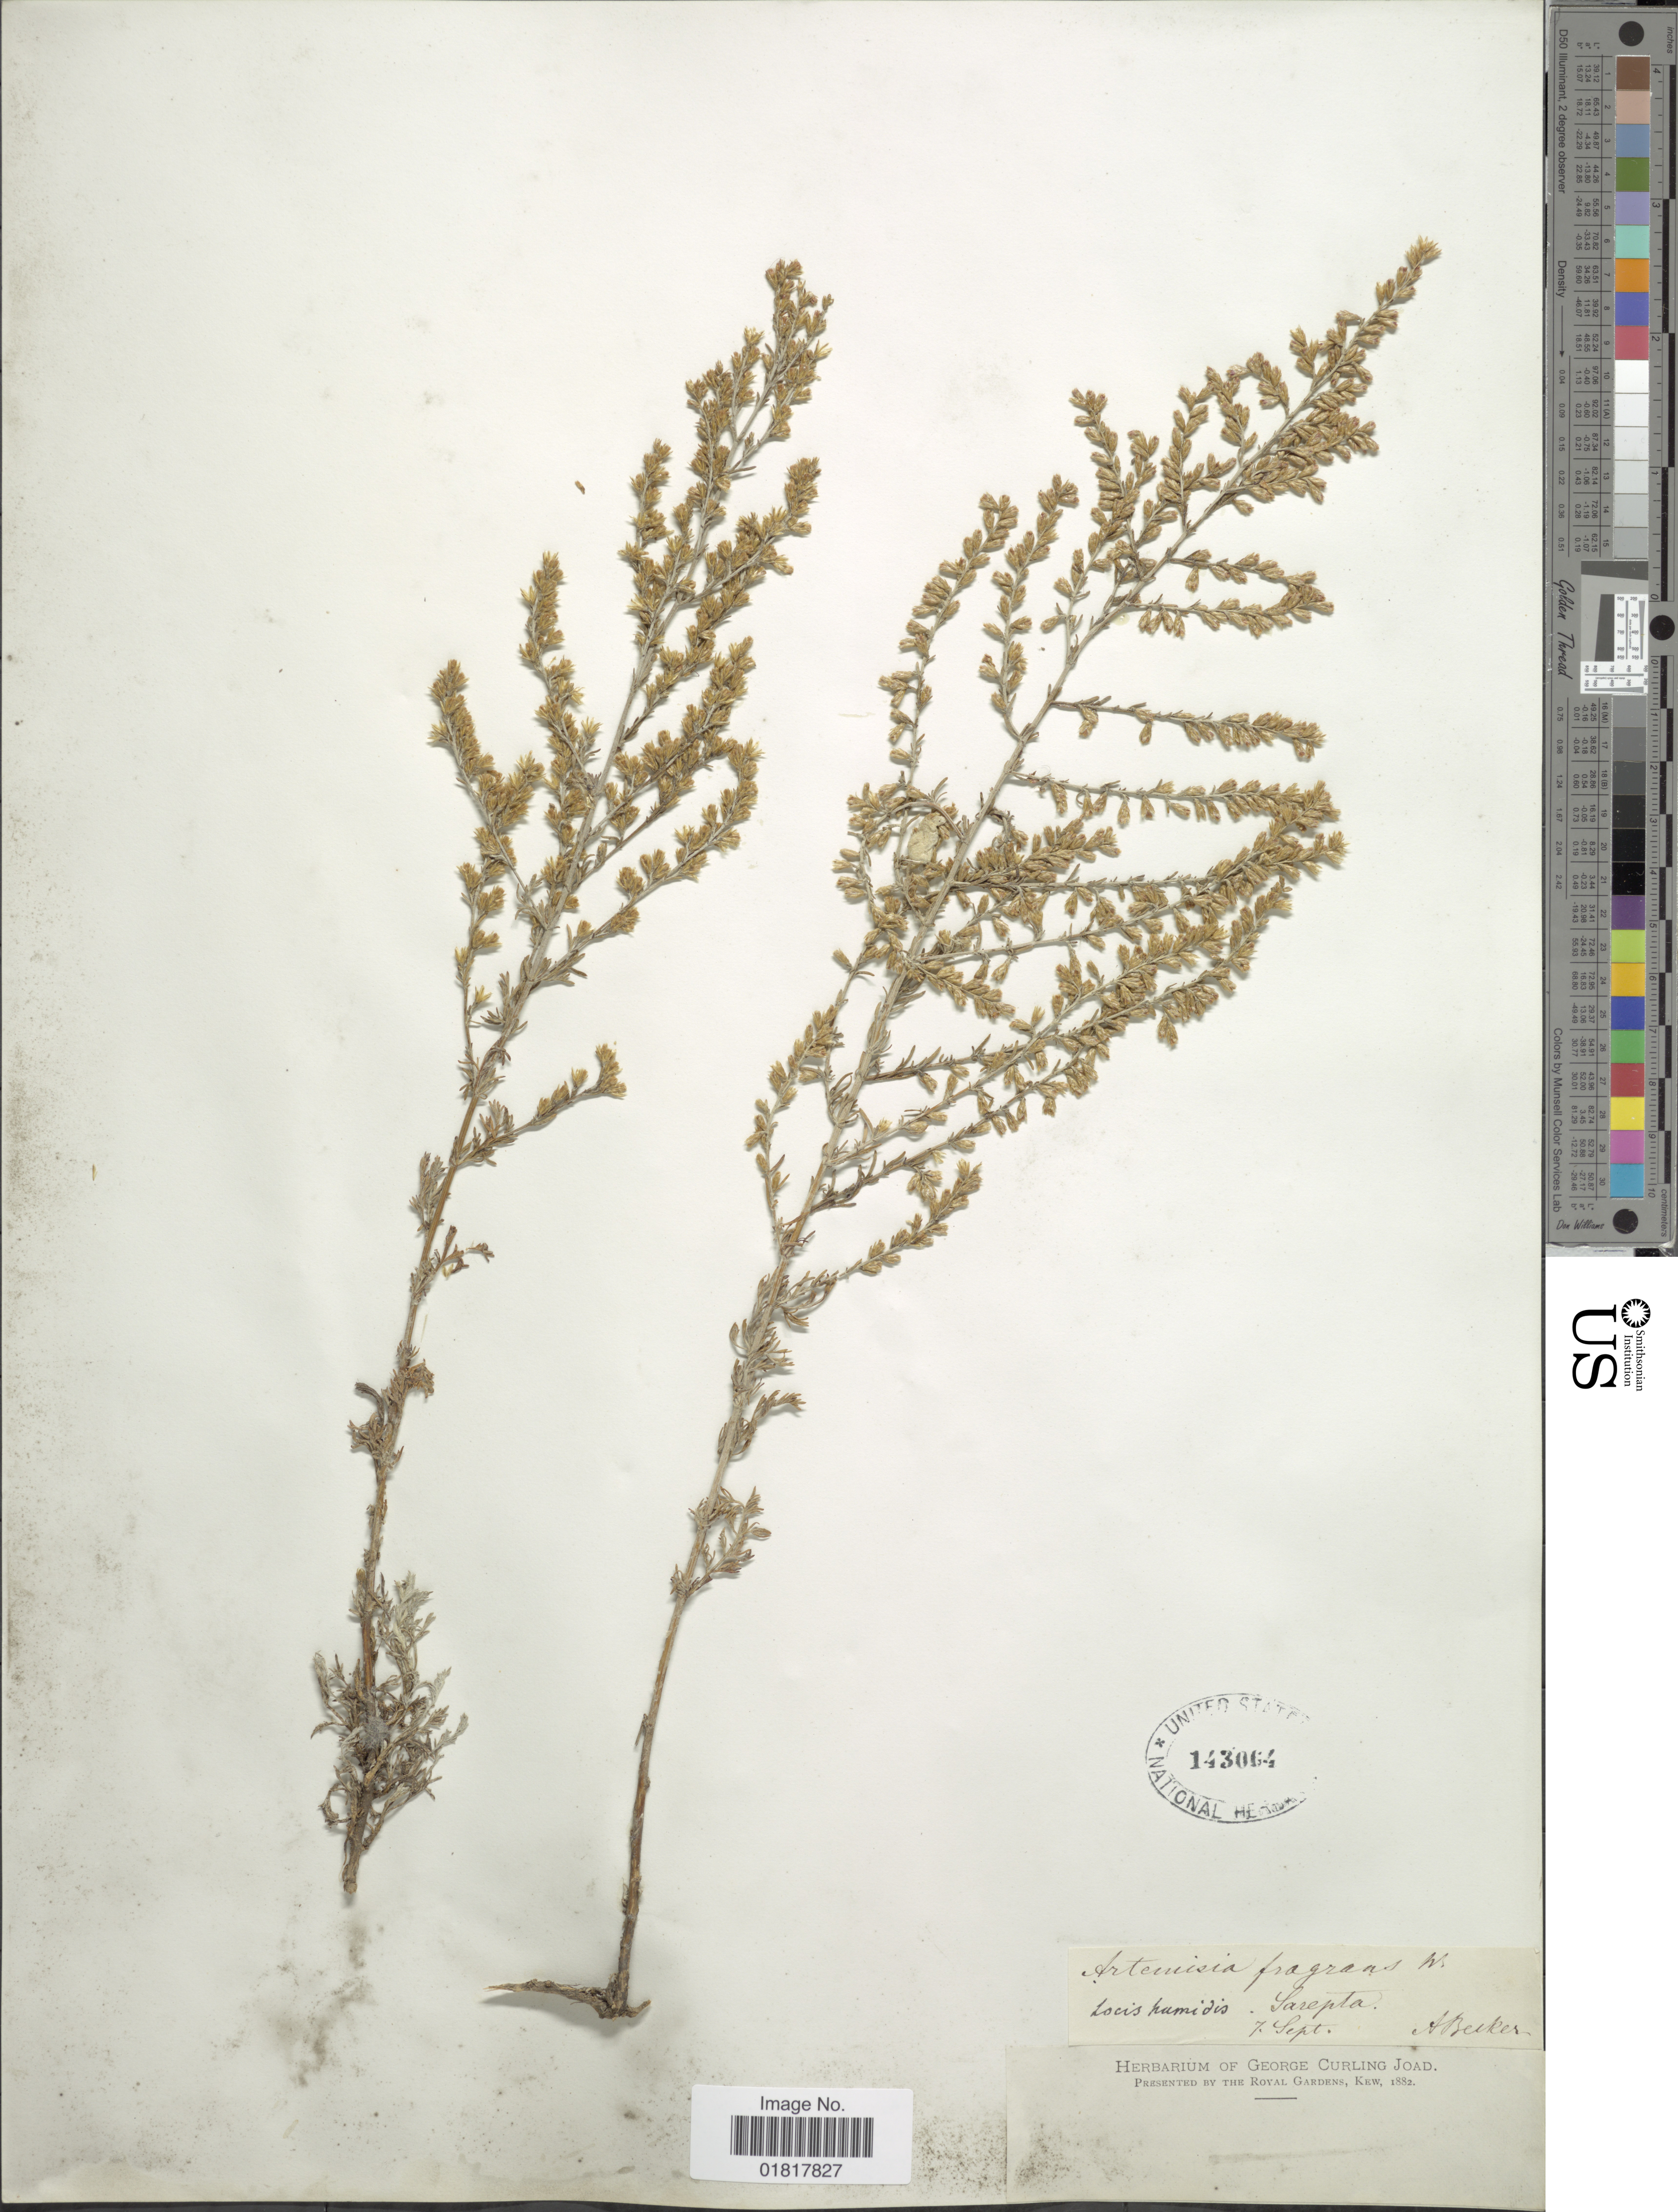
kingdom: Plantae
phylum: Tracheophyta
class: Magnoliopsida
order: Asterales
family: Asteraceae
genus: Artemisia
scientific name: Artemisia fragrans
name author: Willd.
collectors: A. Becker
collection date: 1882-09-07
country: Russian Federation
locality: Sarepta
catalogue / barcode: US 134064